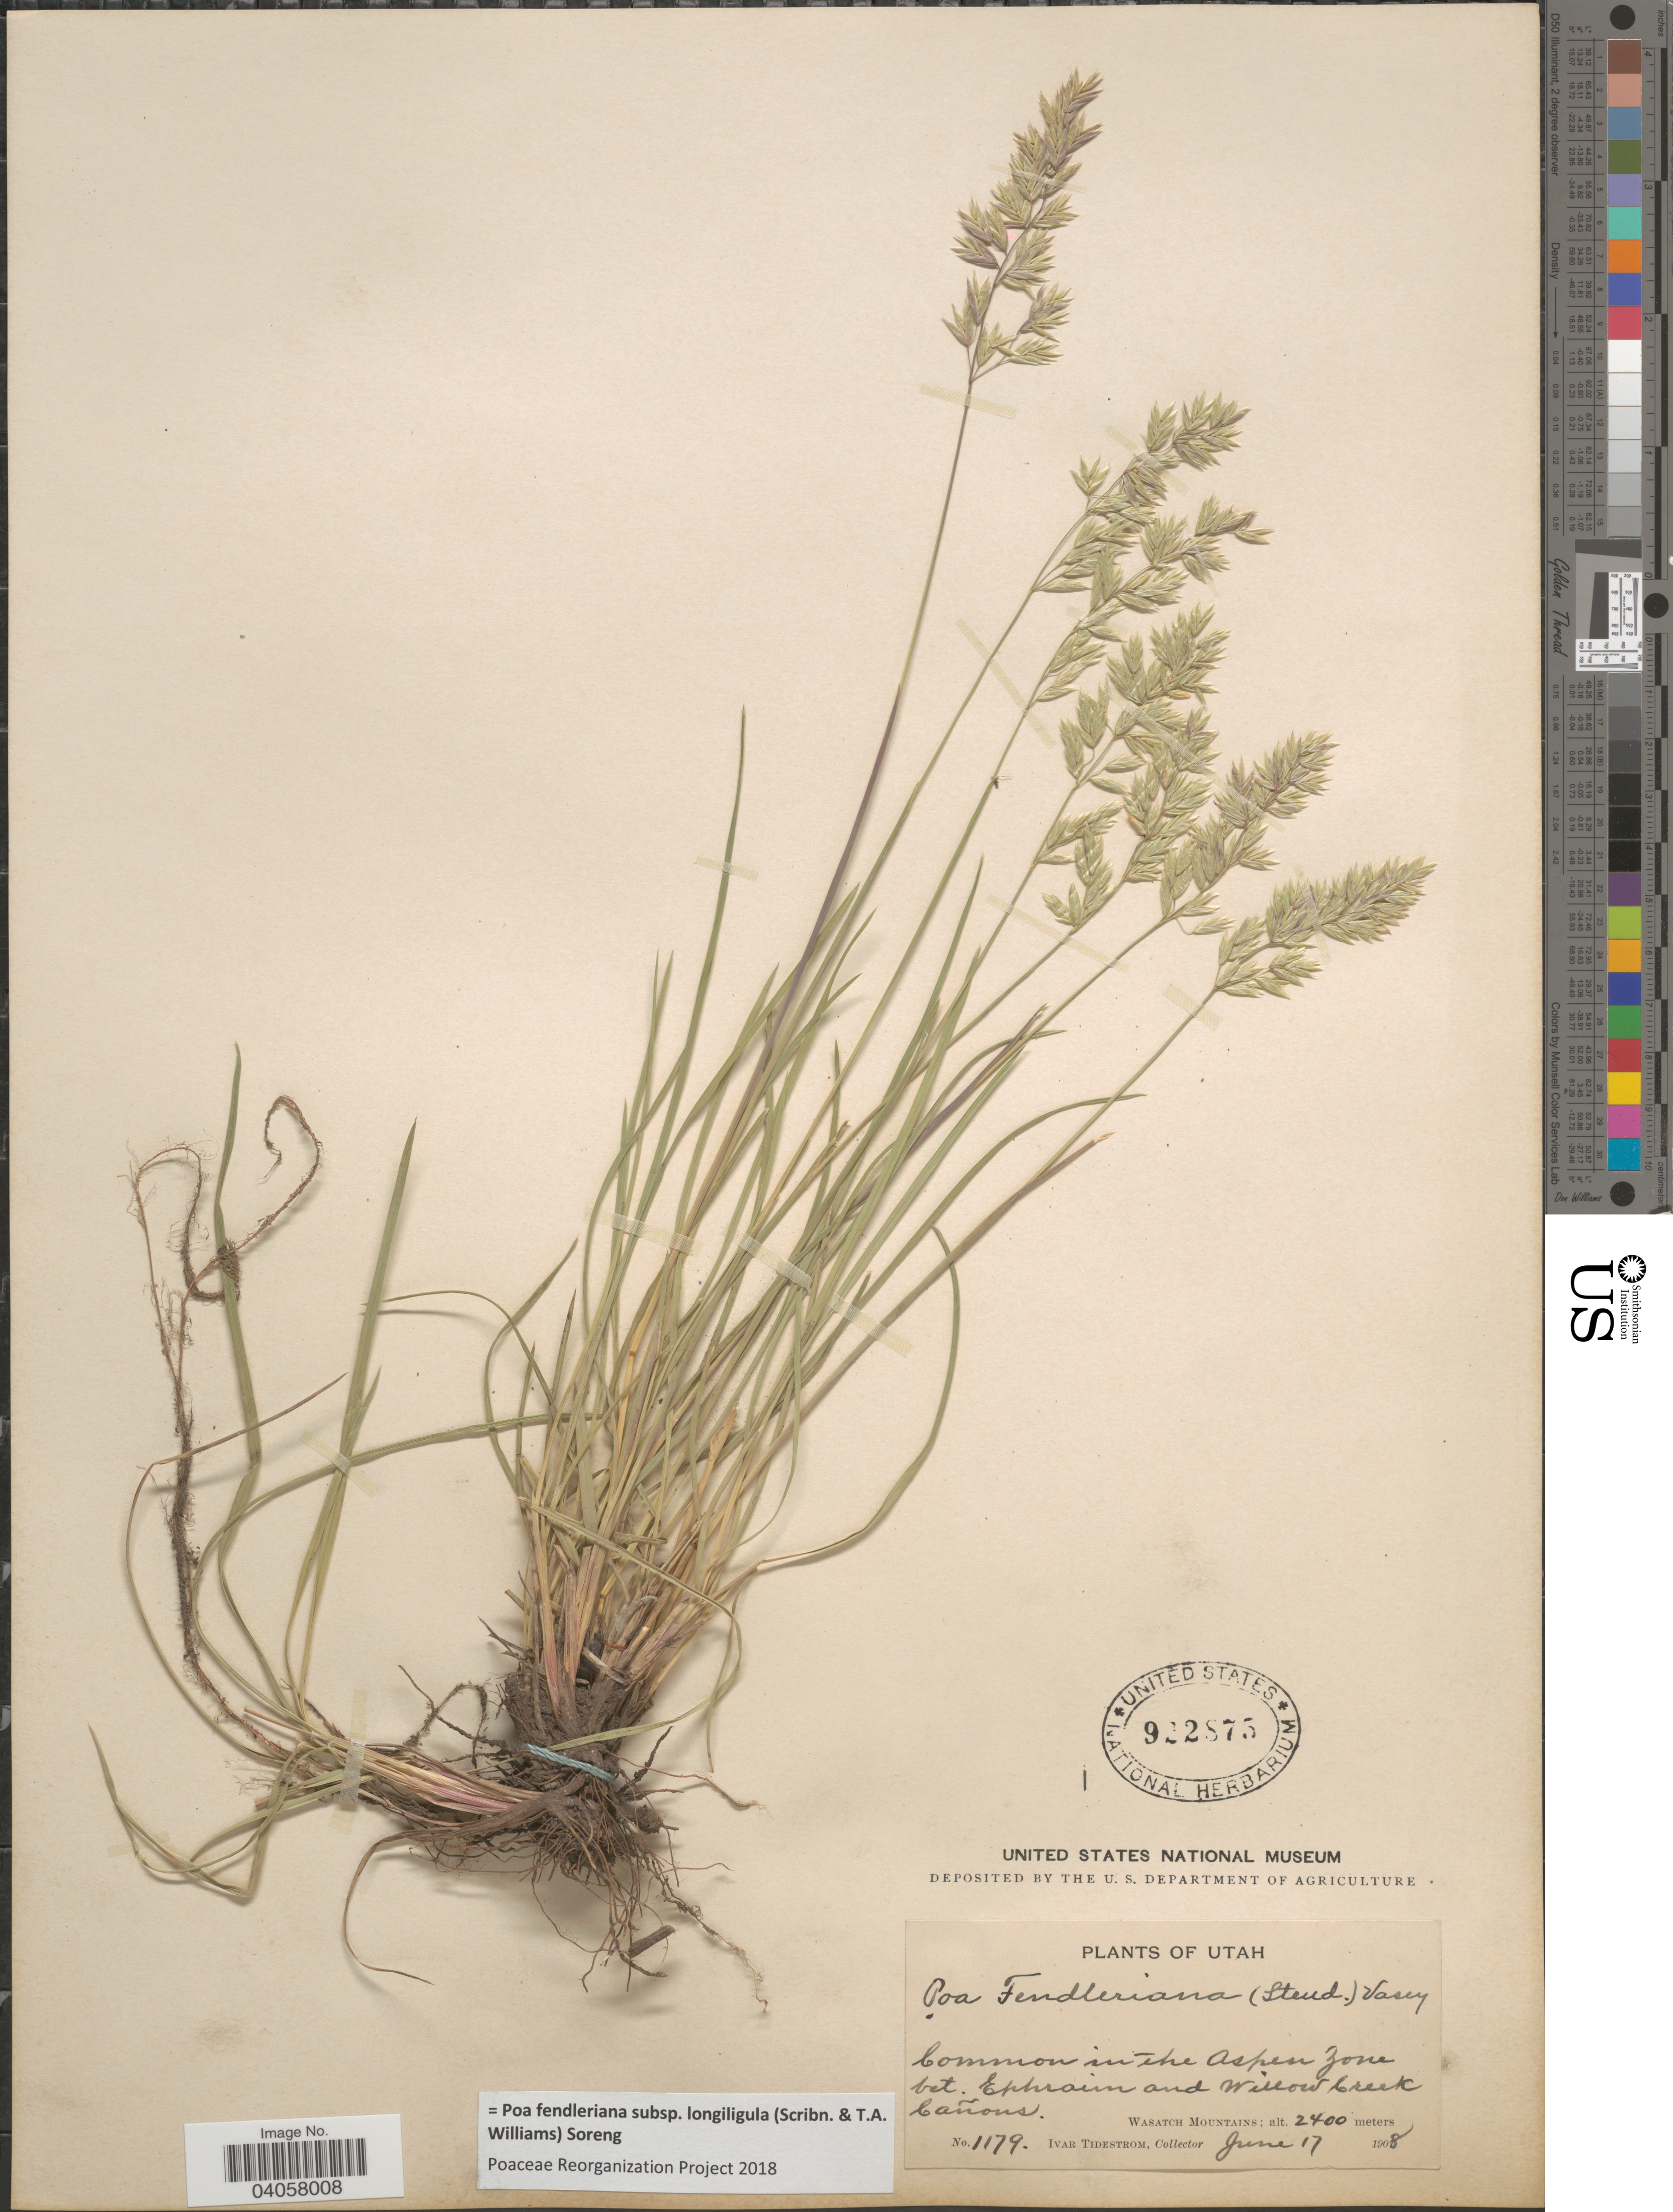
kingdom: Plantae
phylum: Tracheophyta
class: Liliopsida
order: Poales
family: Poaceae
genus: Poa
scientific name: Poa fendleriana subsp. longiligula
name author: (Scribn. & T.A. Williams) Soreng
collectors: I. F. Tidestrom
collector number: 1179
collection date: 1908-06-17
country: United States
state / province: Utah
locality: In the Aspen Zone bet. Ephraim and Willow Creek Cañons. Wasatch Mountains.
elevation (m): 2400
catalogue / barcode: US 822875